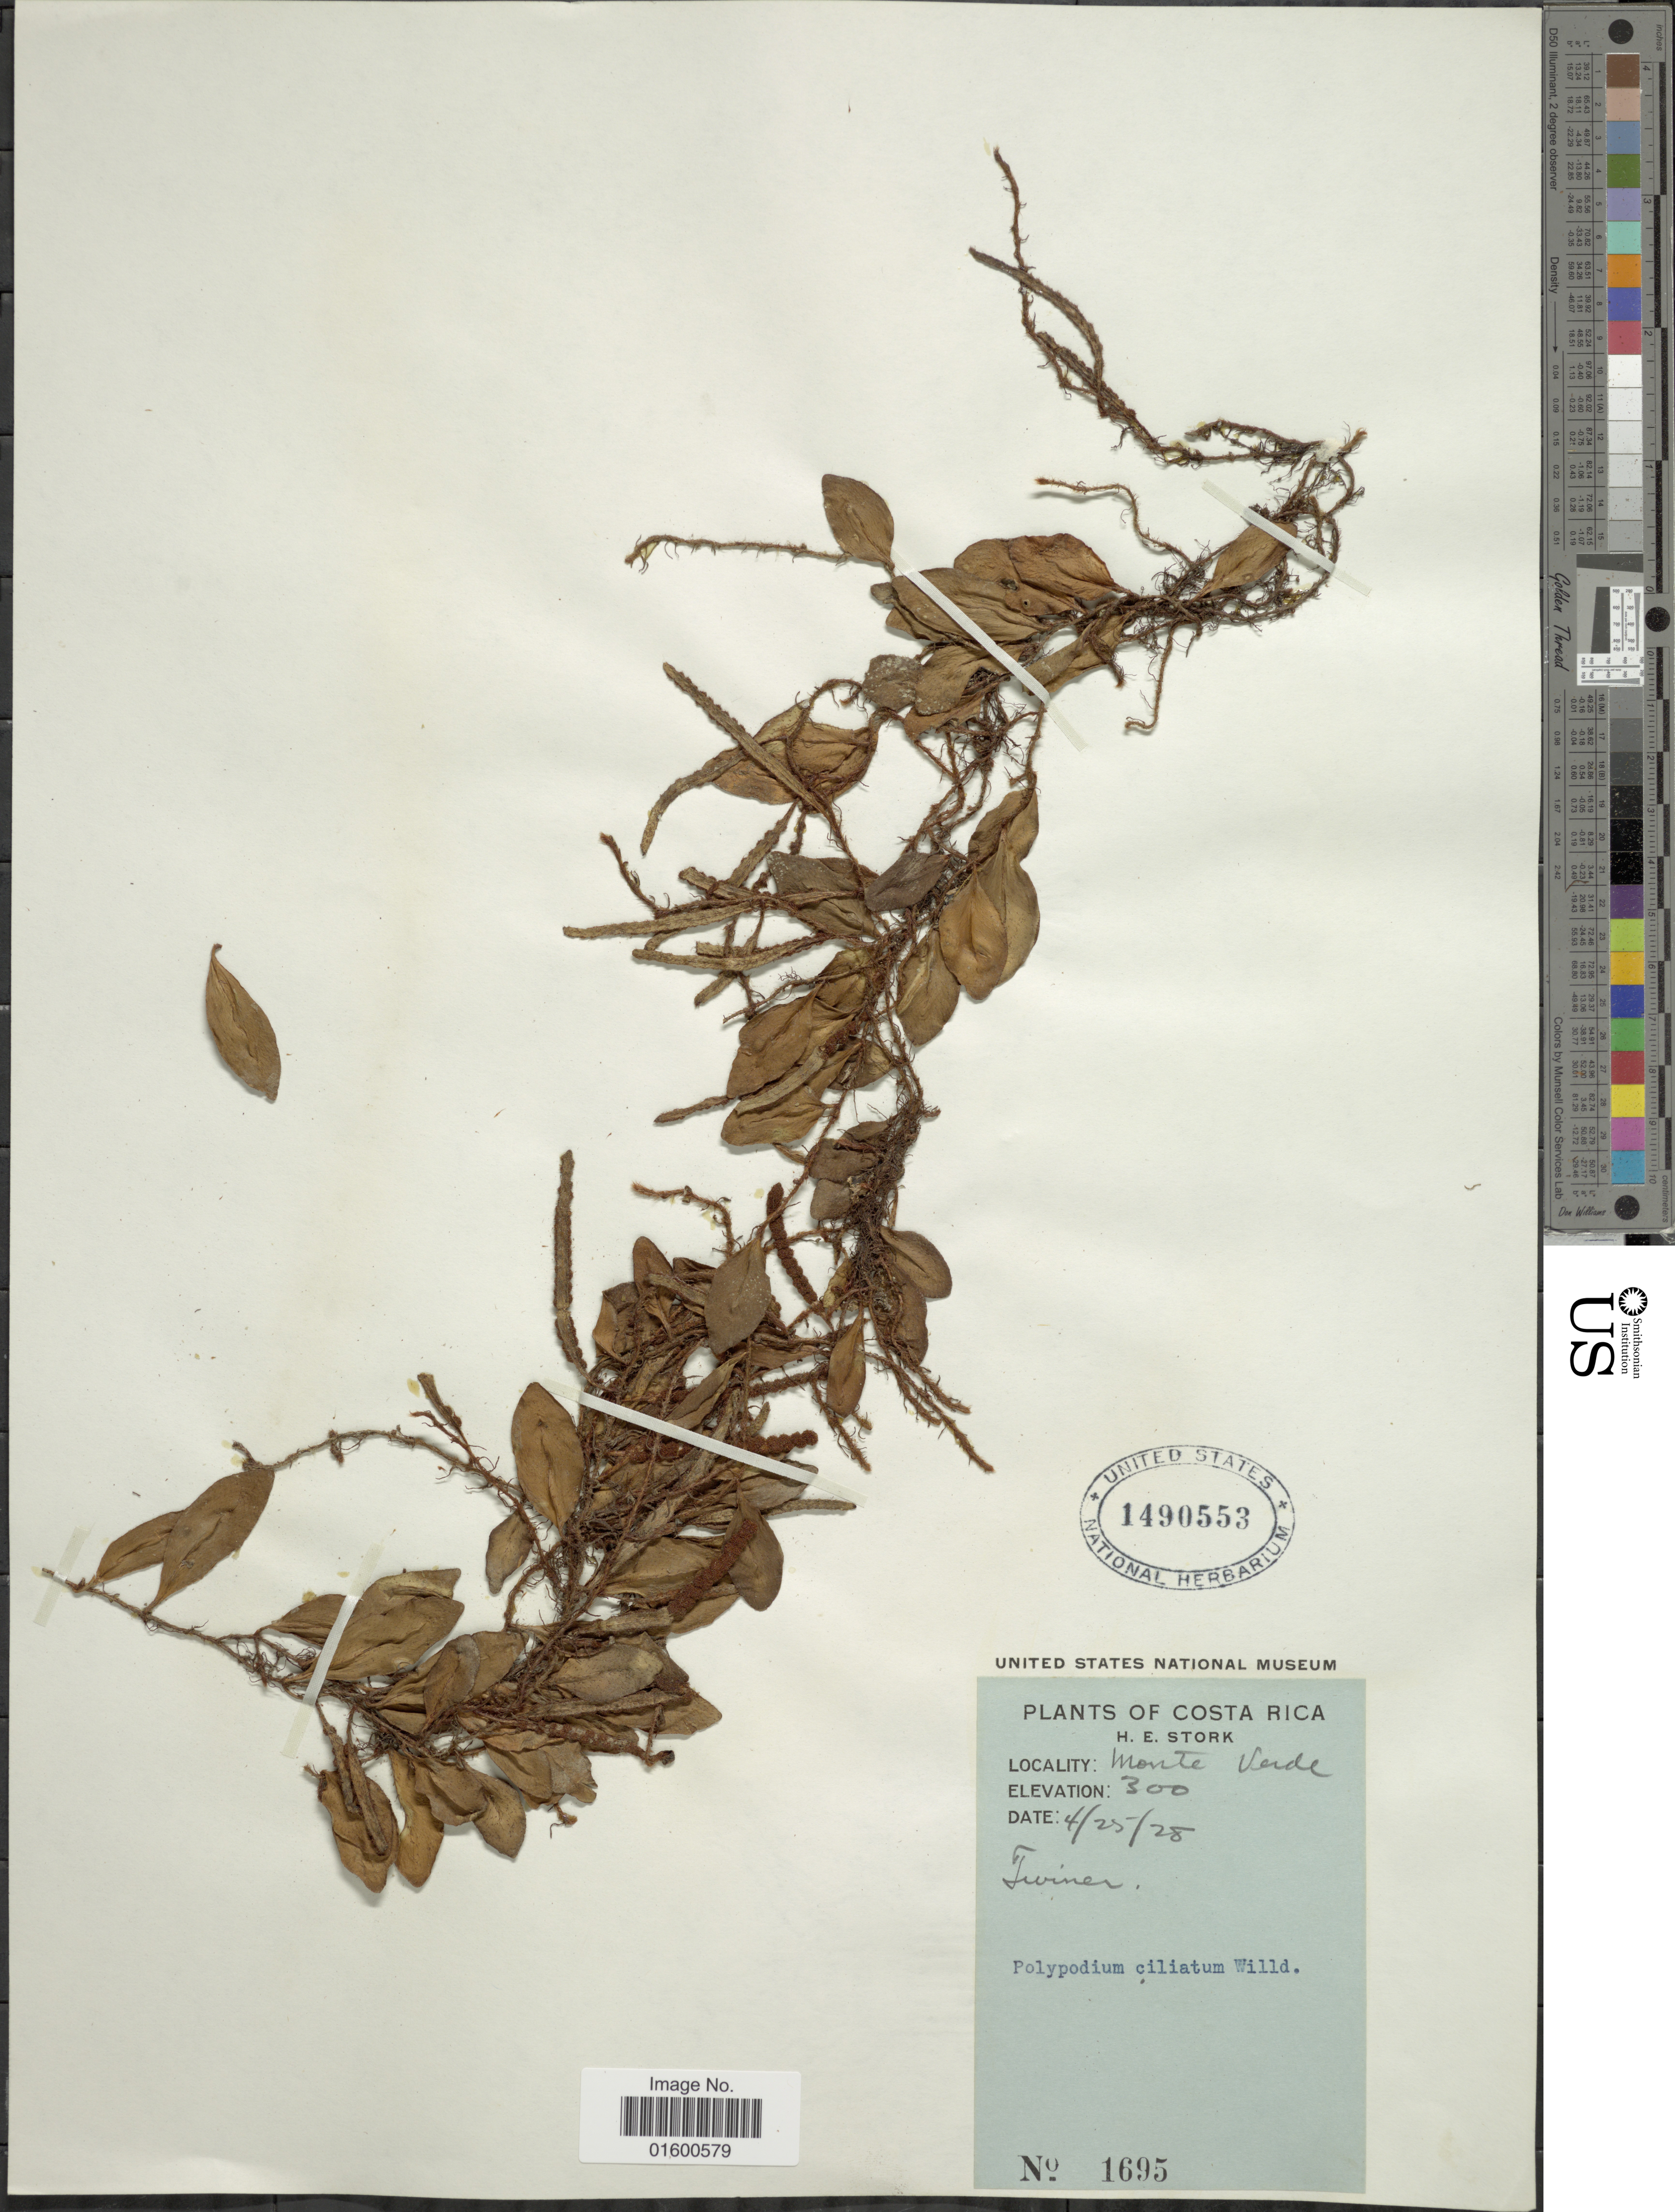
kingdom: Plantae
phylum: Tracheophyta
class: Polypodiopsida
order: Polypodiales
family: Polypodiaceae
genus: Microgramma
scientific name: Microgramma reptans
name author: (Cav.) A.R. Sm.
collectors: H. E. Stork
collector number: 1695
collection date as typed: Transcribed d/m/y: 25/4/28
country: Costa Rica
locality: Monte Verde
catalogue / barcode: US 1490553